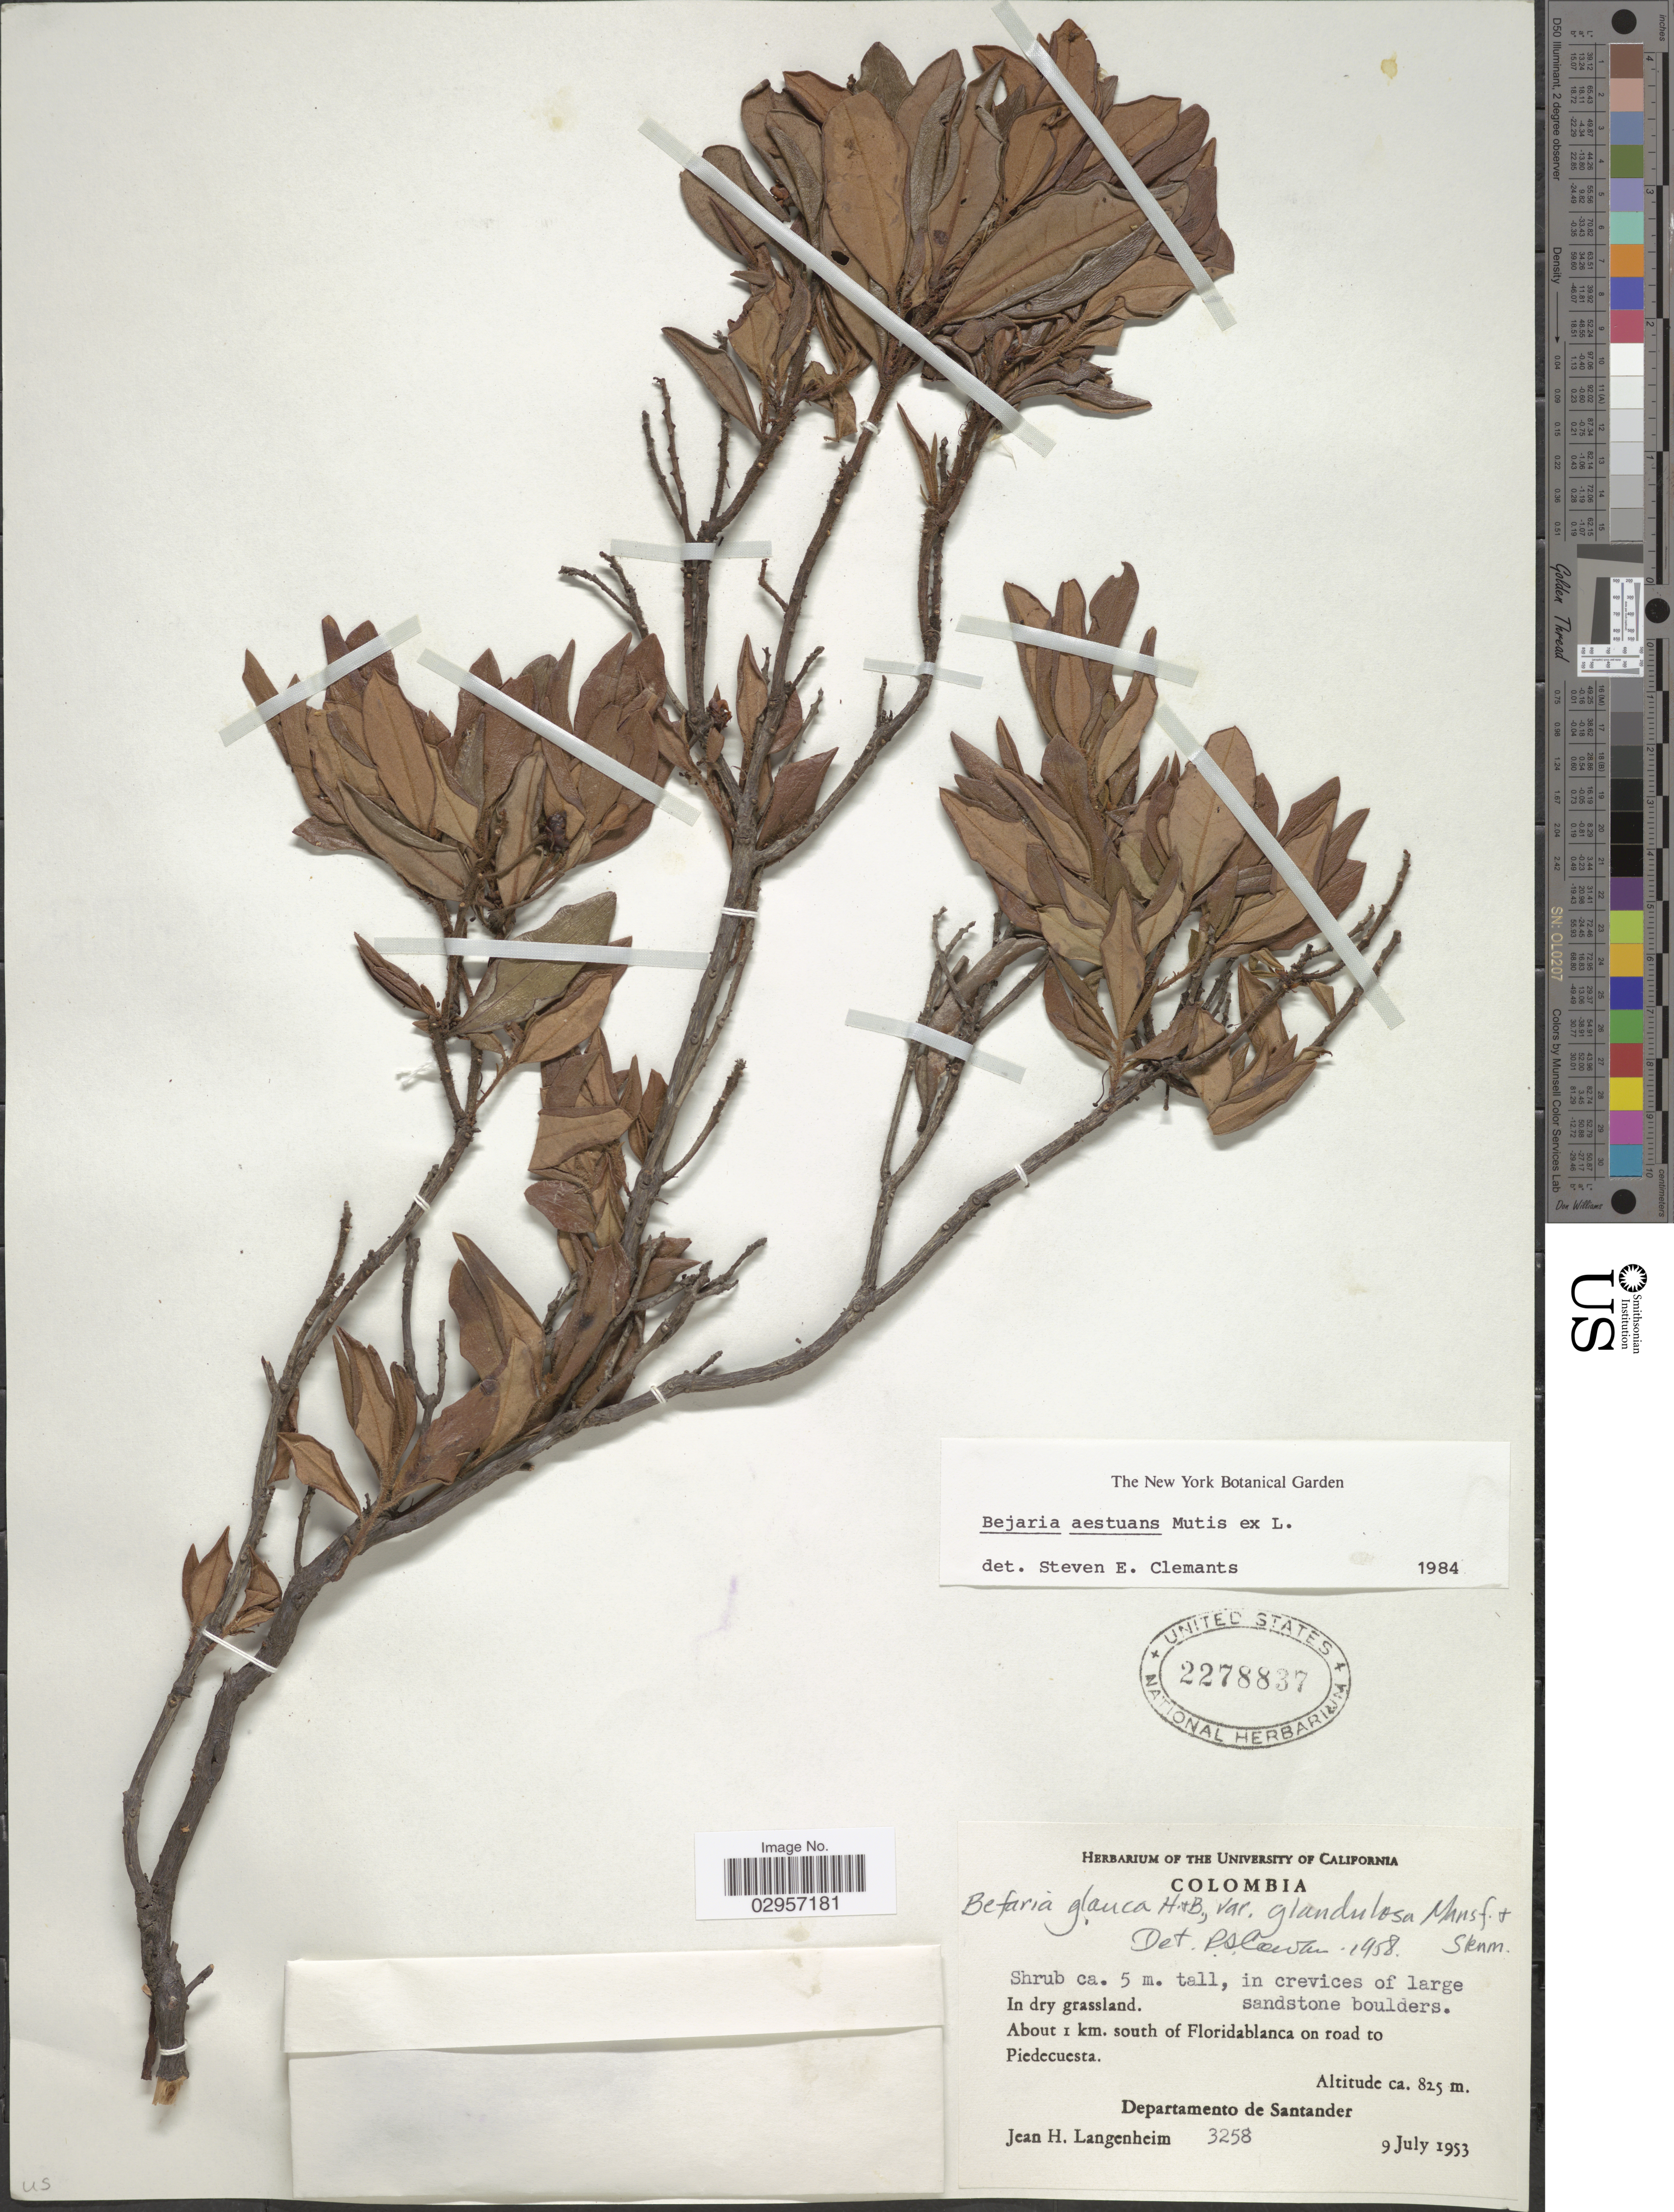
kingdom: Plantae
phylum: Tracheophyta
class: Magnoliopsida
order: Ericales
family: Ericaceae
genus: Befaria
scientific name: Befaria aestuans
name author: Mutis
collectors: J. H. Langenheim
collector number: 3258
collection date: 1953-07-09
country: Colombia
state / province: Santander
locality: About 1 km. south of Floridablanca on road to Piedecuesta. Departamento de Santander.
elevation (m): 825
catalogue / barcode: US 2278837